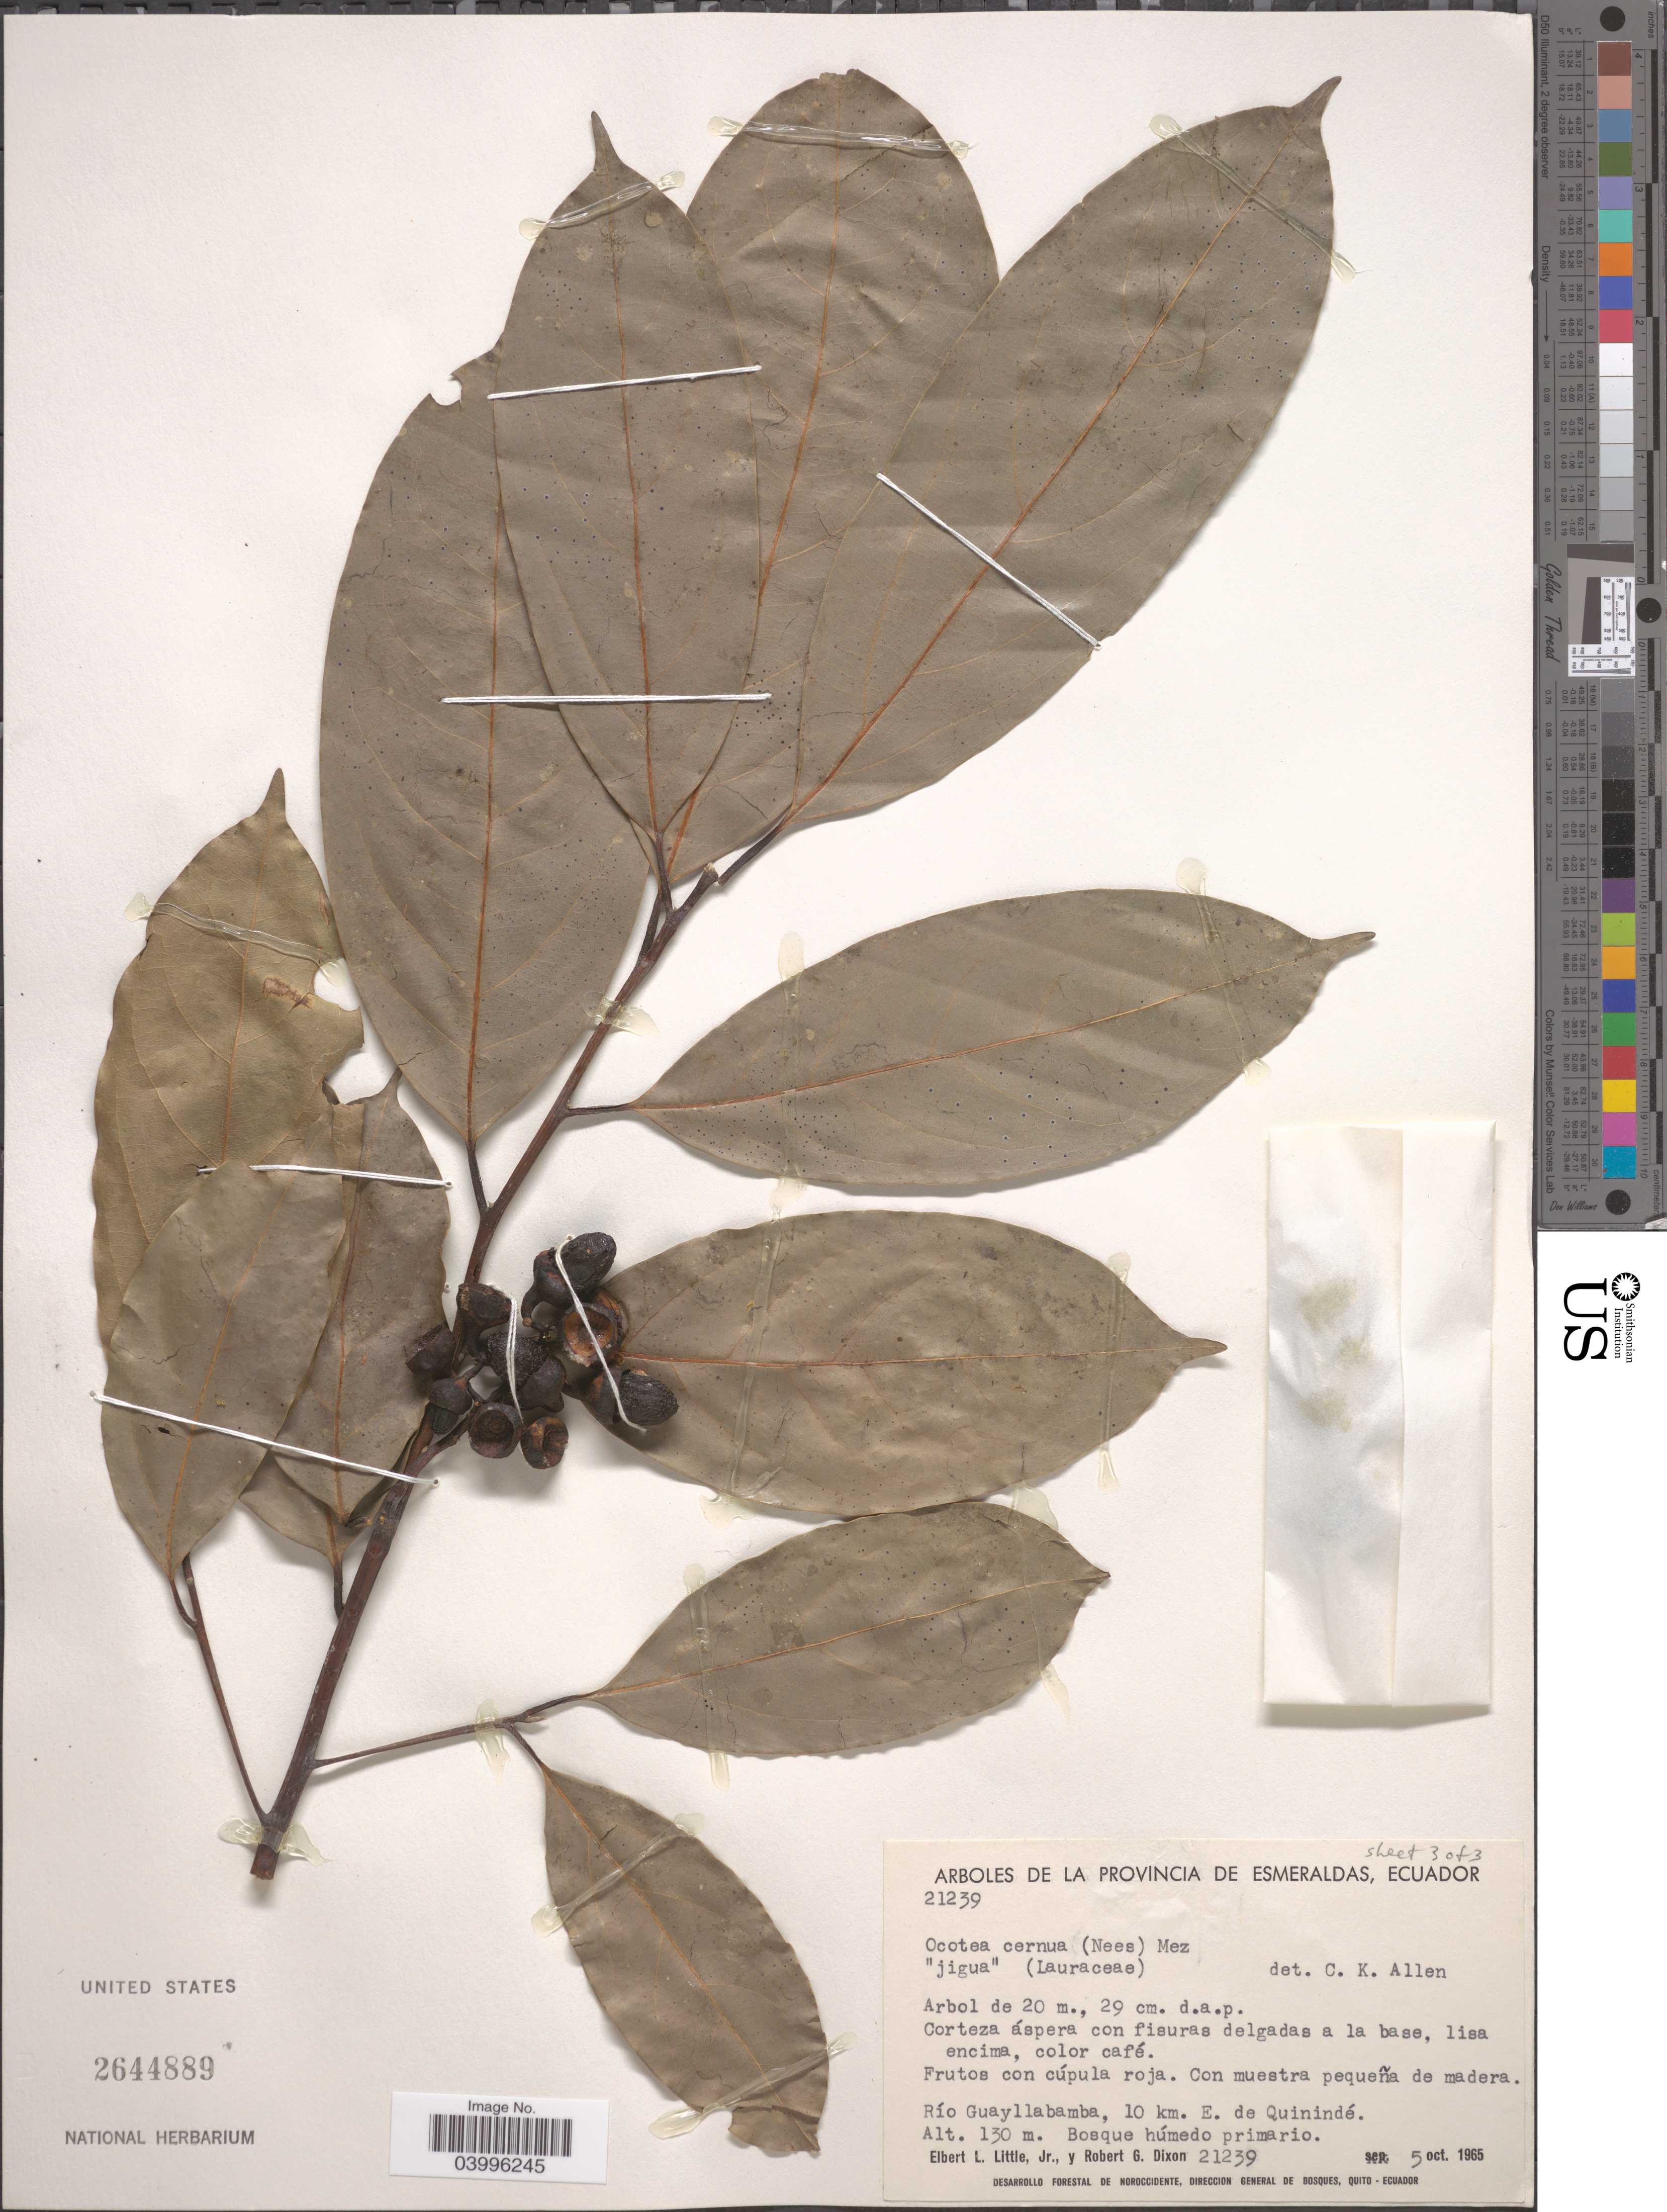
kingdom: Plantae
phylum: Tracheophyta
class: Magnoliopsida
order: Laurales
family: Lauraceae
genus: Ocotea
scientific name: Ocotea cernua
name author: (Nees) Mez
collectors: E. L. Little & R. G. Dixon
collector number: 21239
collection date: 1965-10-05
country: Ecuador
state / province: Esmeraldas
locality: Río Guayllabamba, 10 km. E. de Quinindé.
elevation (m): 130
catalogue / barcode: US 2644889